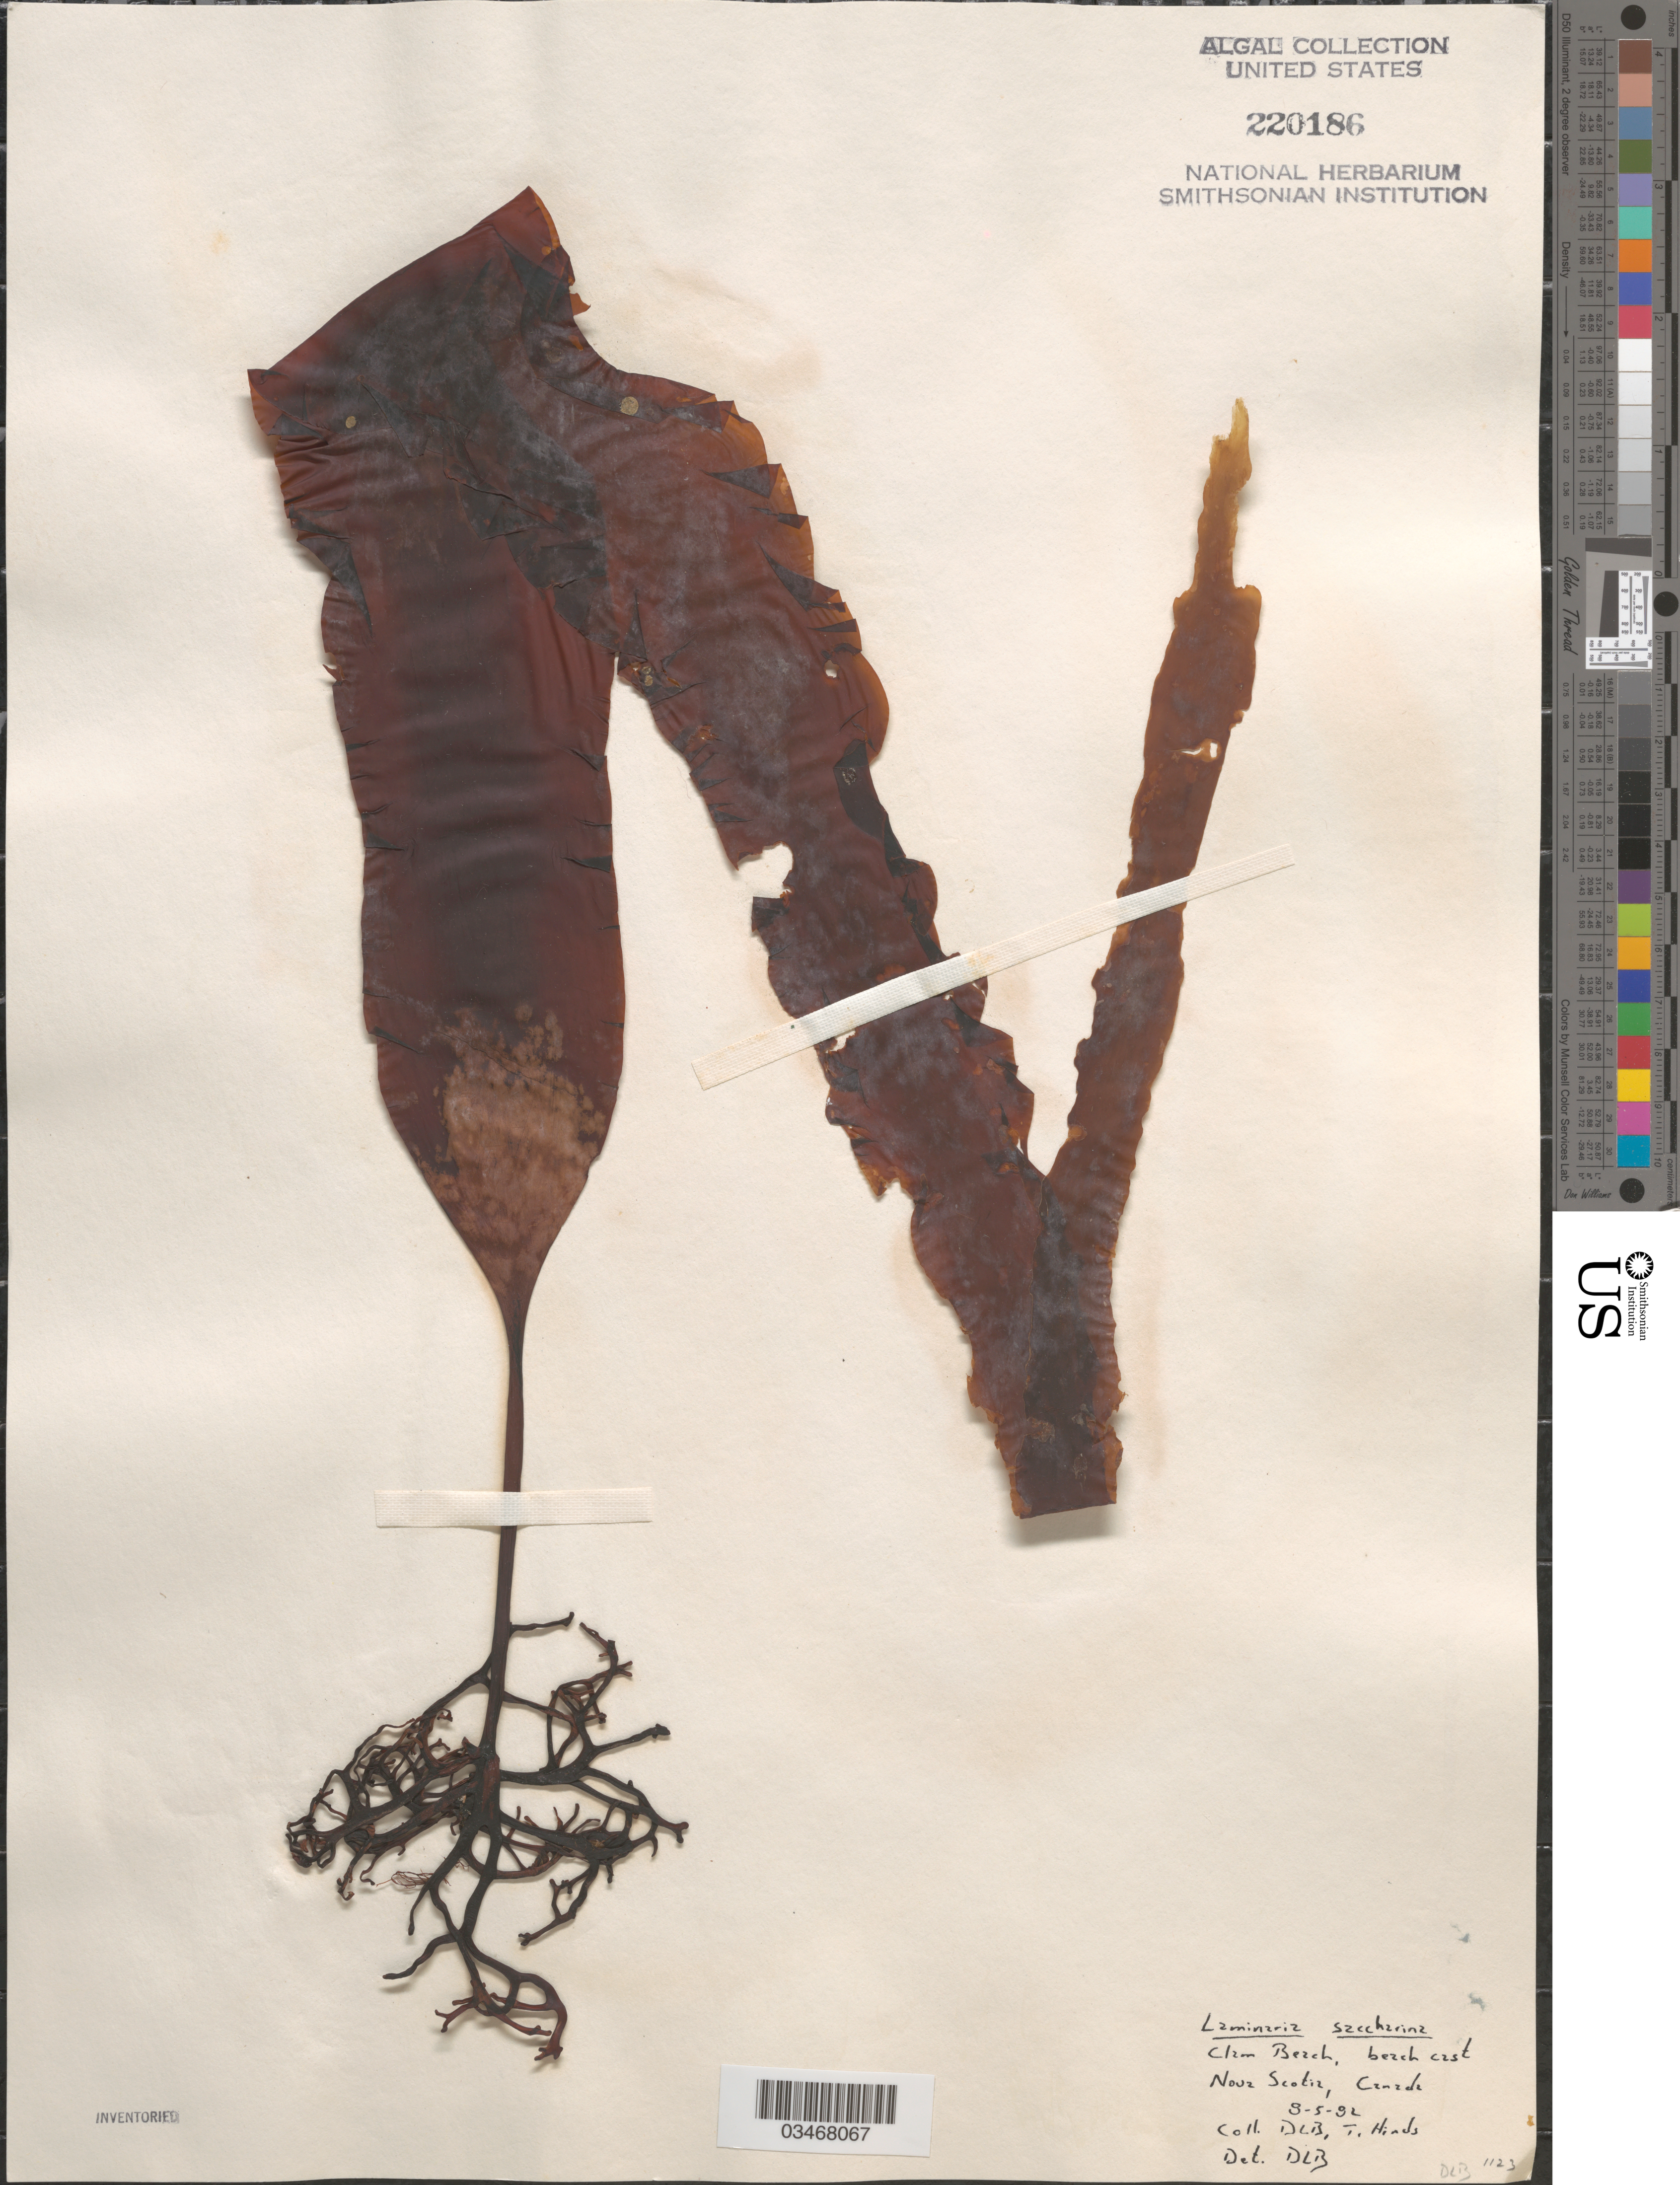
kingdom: Chromista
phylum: Ochrophyta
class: Phaeophyceae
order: Laminariales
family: Laminariaceae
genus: Saccharina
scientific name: Saccharina latissima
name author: C.E. Lane et al.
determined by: Algae name updating Project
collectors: D.L. Ballantine & T. Hinds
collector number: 1123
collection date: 1982-08-05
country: Canada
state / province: Nova Scotia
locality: Clam Beach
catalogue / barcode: US 220186